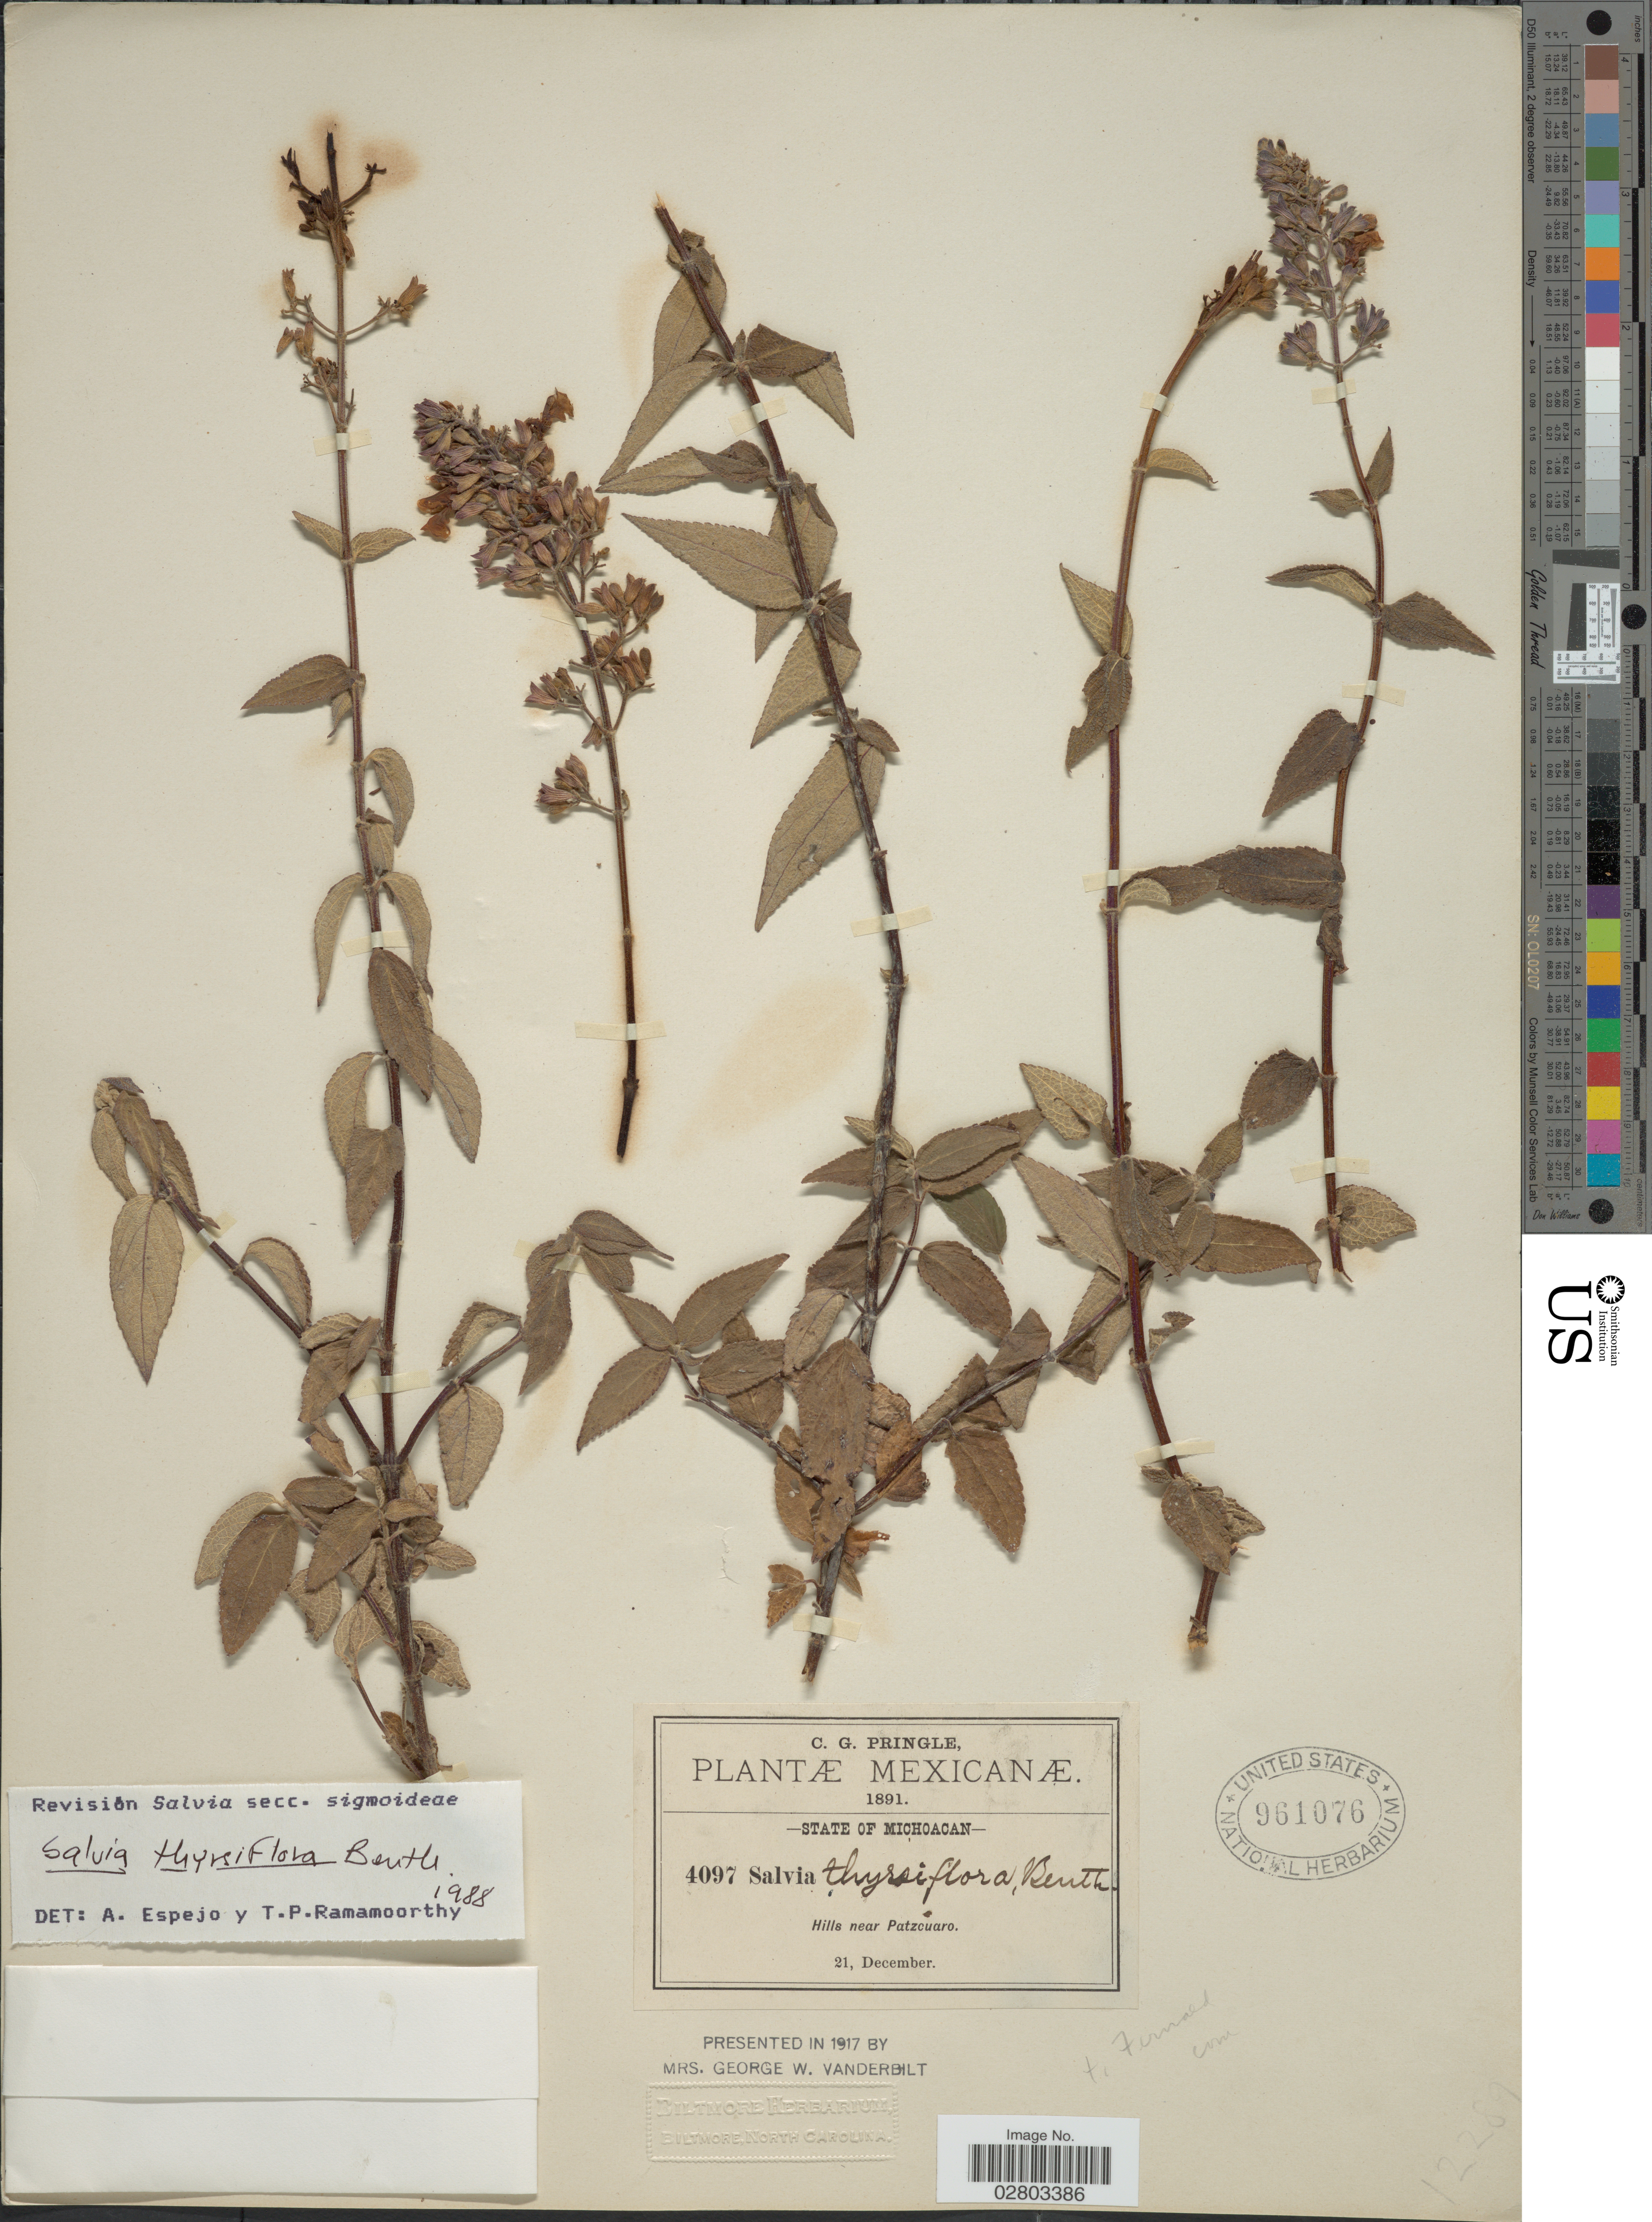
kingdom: Plantae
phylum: Tracheophyta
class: Magnoliopsida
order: Lamiales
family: Lamiaceae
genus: Salvia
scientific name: Salvia thyrsiflora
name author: Benth.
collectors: C. G. Pringle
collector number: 4097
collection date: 1891-12-21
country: Mexico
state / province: Michoacán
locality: Hills near Patzcuaro.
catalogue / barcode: US 961076